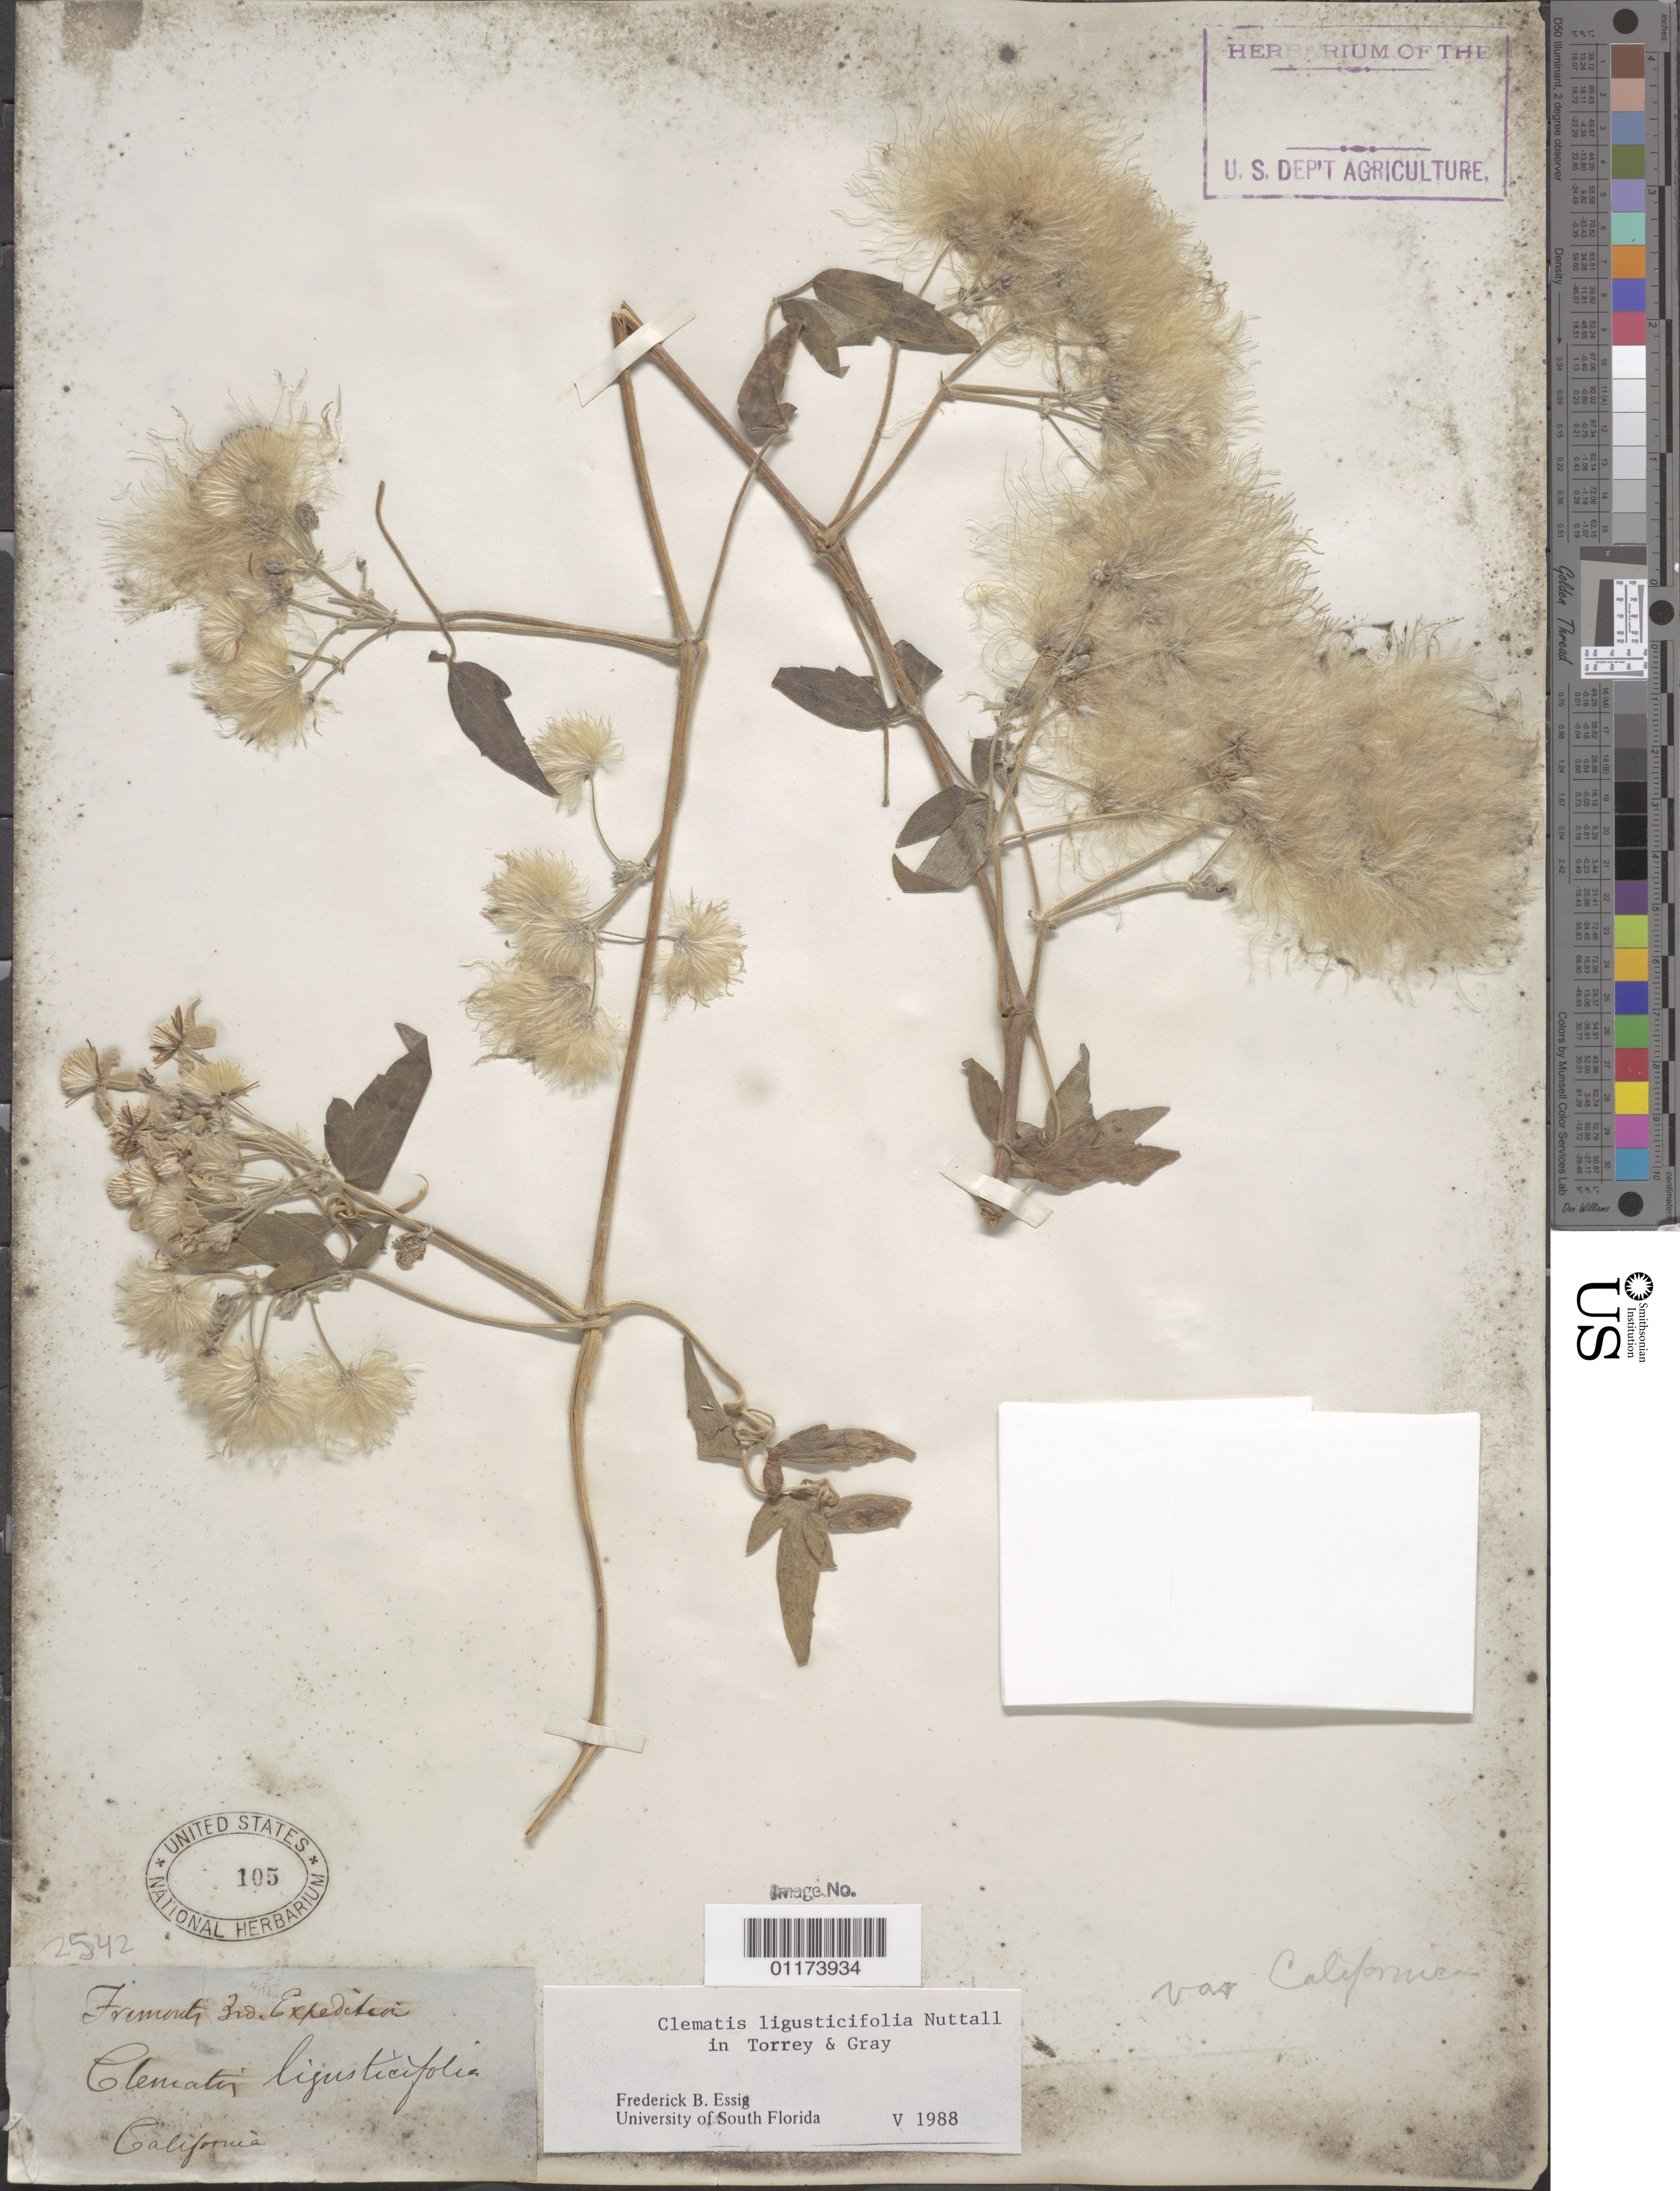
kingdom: Plantae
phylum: Tracheophyta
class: Magnoliopsida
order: Ranunculales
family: Ranunculaceae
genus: Clematis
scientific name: Clematis ligusticifolia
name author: Nutt.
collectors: Fremont Exped.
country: United States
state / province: California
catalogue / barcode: US 105